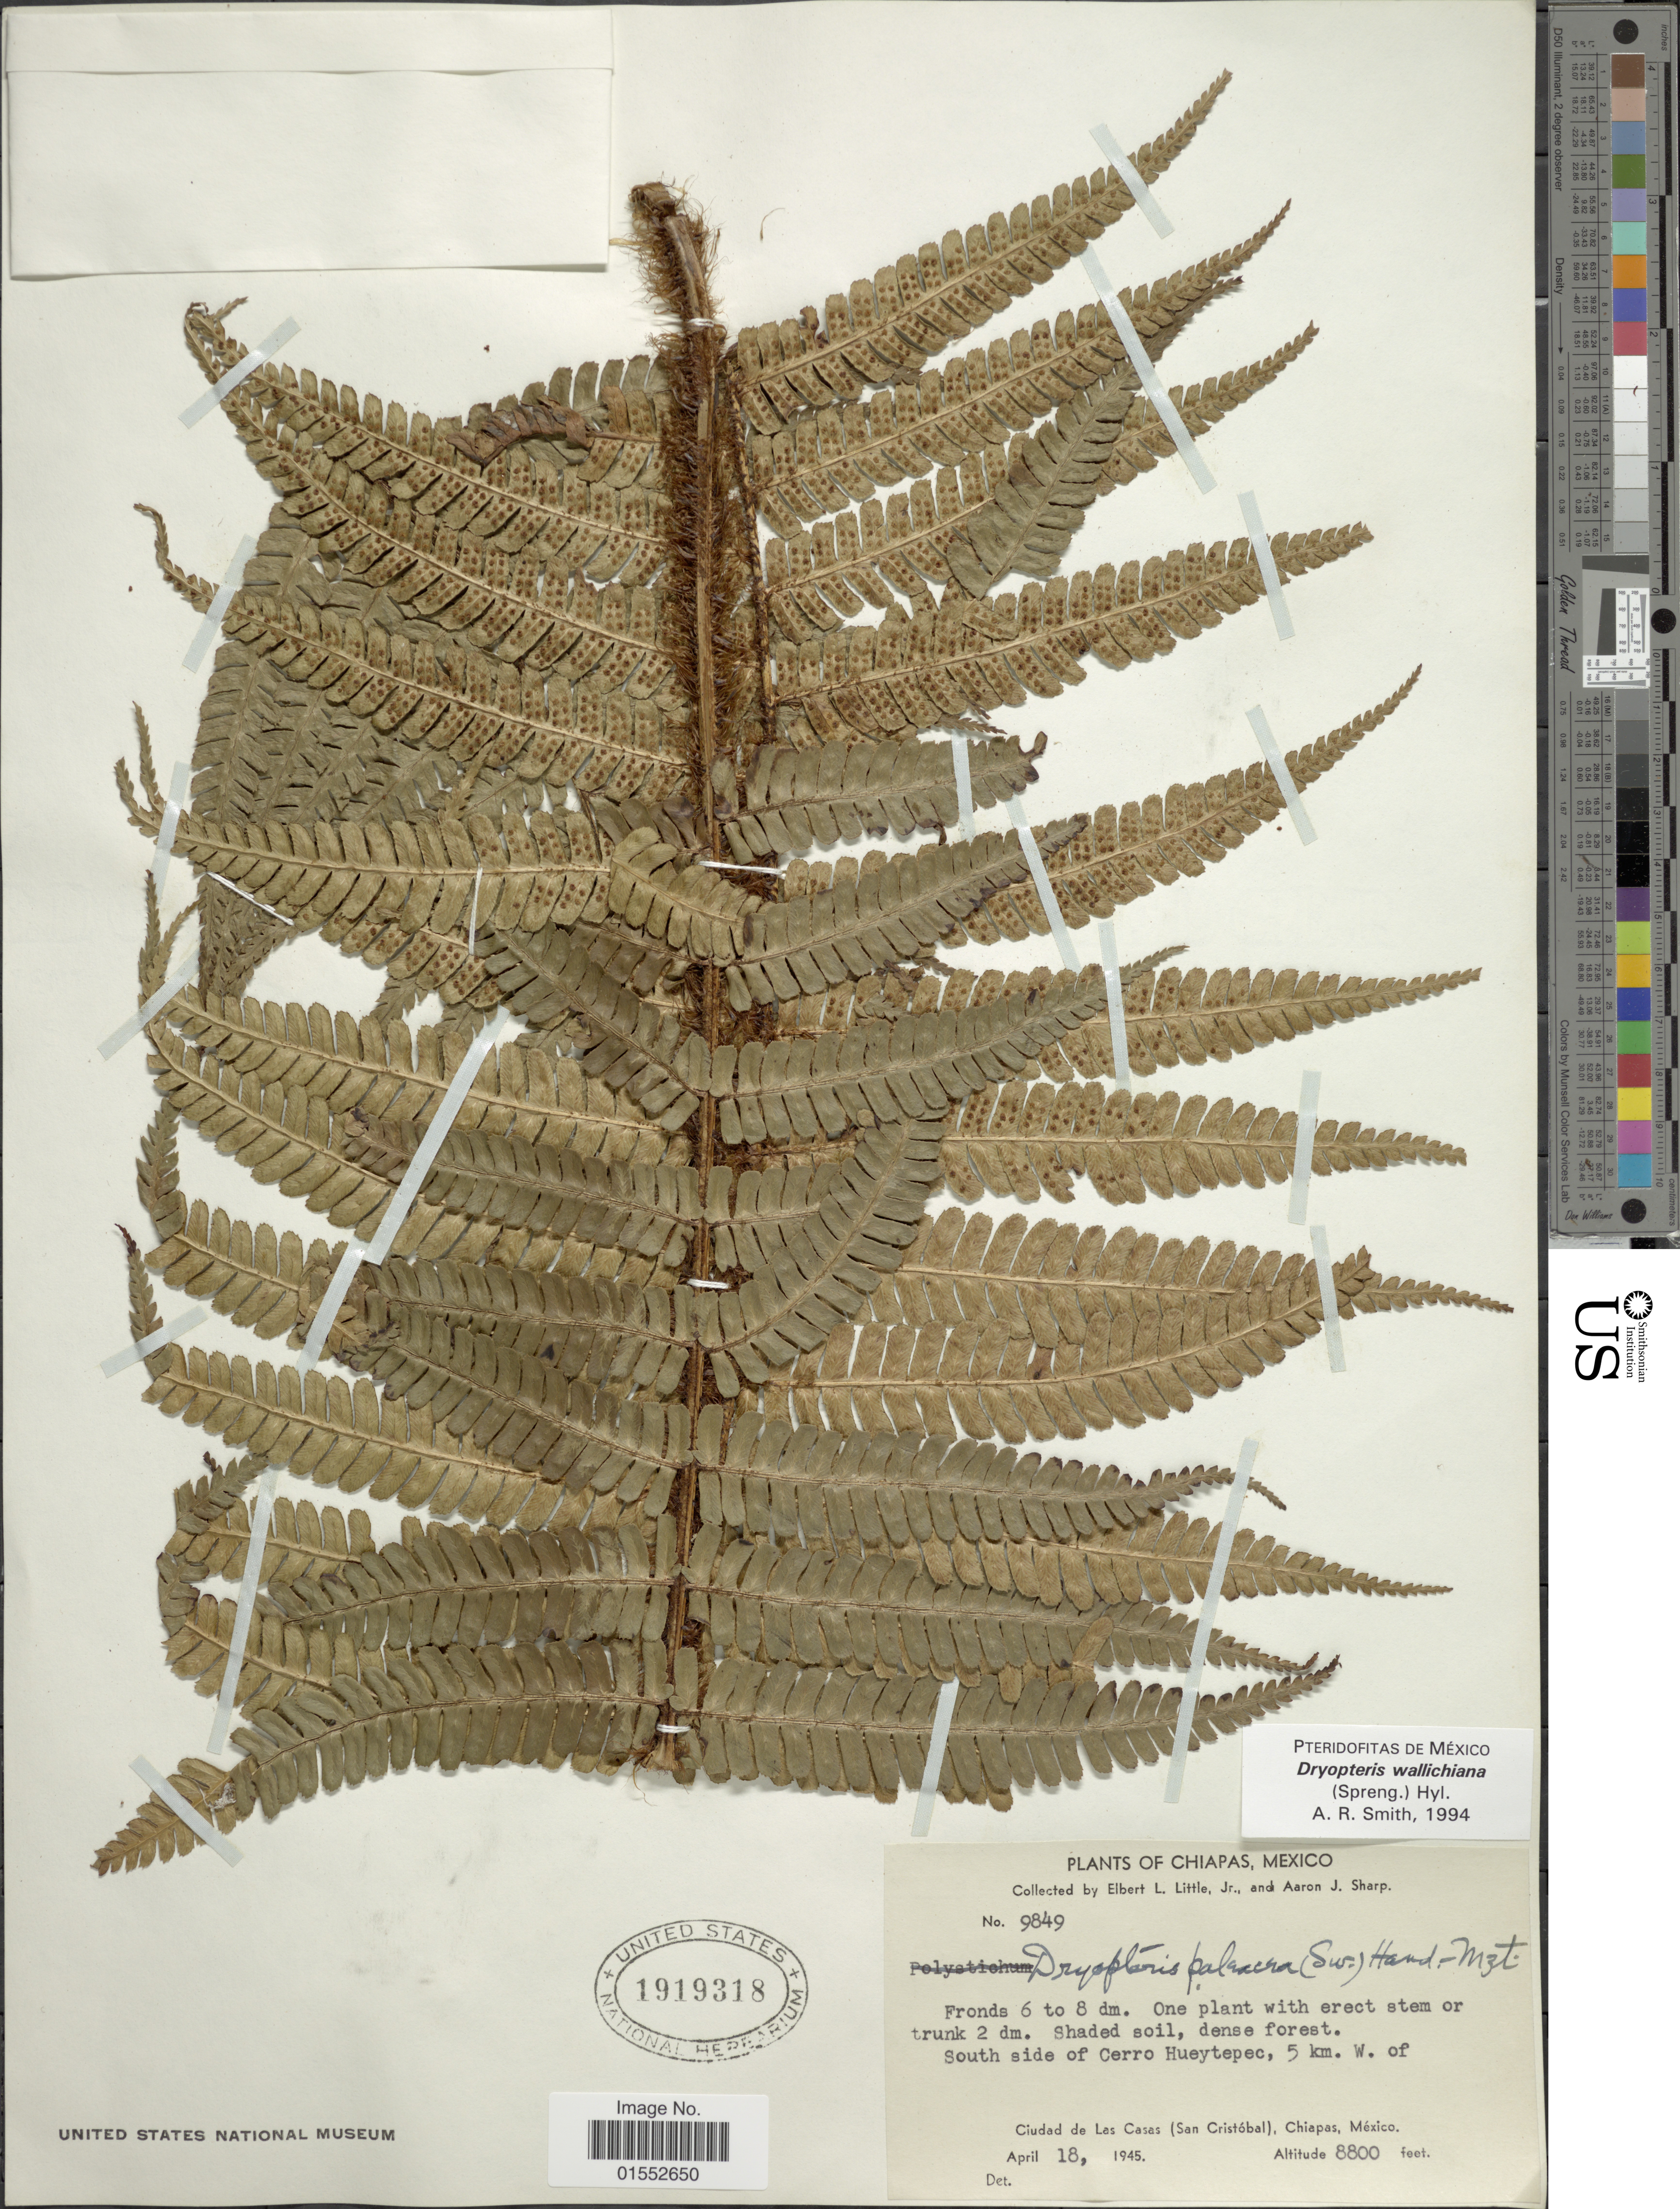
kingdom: Plantae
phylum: Tracheophyta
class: Polypodiopsida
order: Polypodiales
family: Dryopteridaceae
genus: Dryopteris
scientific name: Dryopteris wallichiana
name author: (Spreng.) Hyl.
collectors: E. L. Little & Mrs A. J. Sharp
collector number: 9849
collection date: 1945-04-18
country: Mexico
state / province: Chiapas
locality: South side of Cerro Hueytepec, 5 km W of Ciudad de Las Casas (San Cristóbal)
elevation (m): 2682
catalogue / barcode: US 1919318